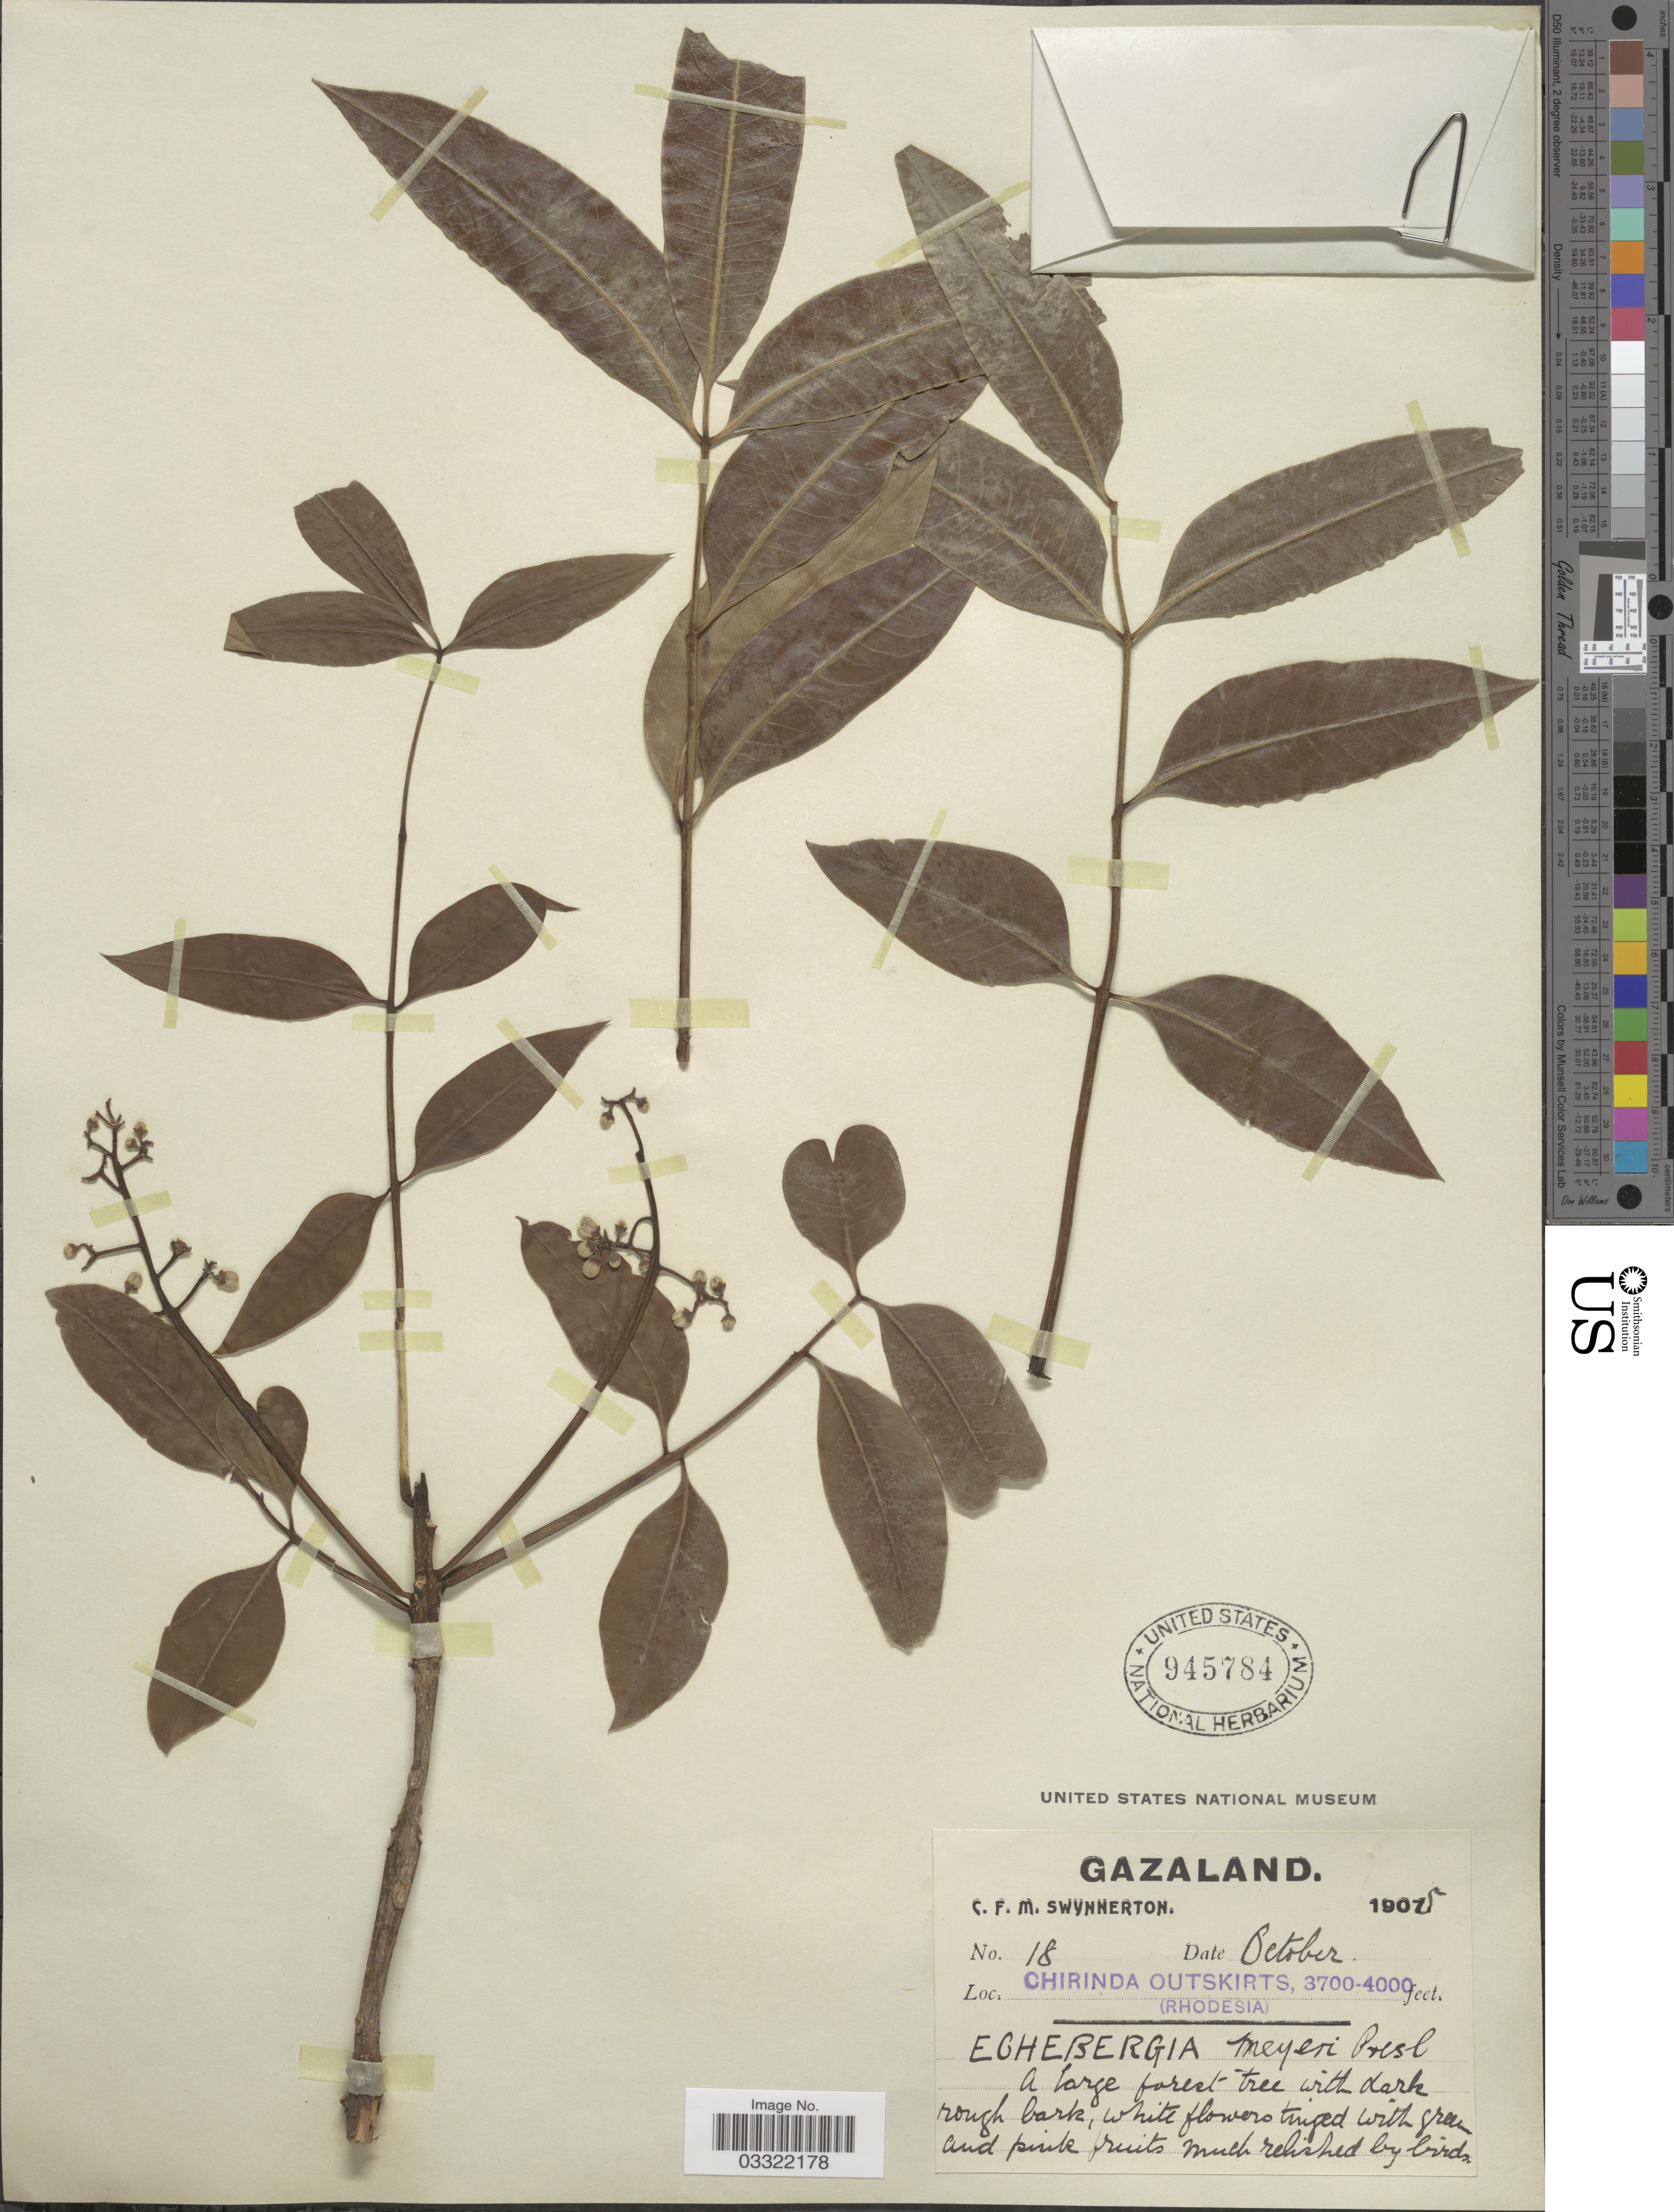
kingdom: Plantae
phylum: Tracheophyta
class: Magnoliopsida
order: Sapindales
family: Meliaceae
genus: Ekebergia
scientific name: Ekebergia meyeri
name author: C. Presl ex C. DC.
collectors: C. Swynnerton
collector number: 18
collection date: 1905-10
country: Zimbabwe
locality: Gazaland. Chirinda Outskirts (Rhodesia).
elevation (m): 1128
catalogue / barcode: US 945784